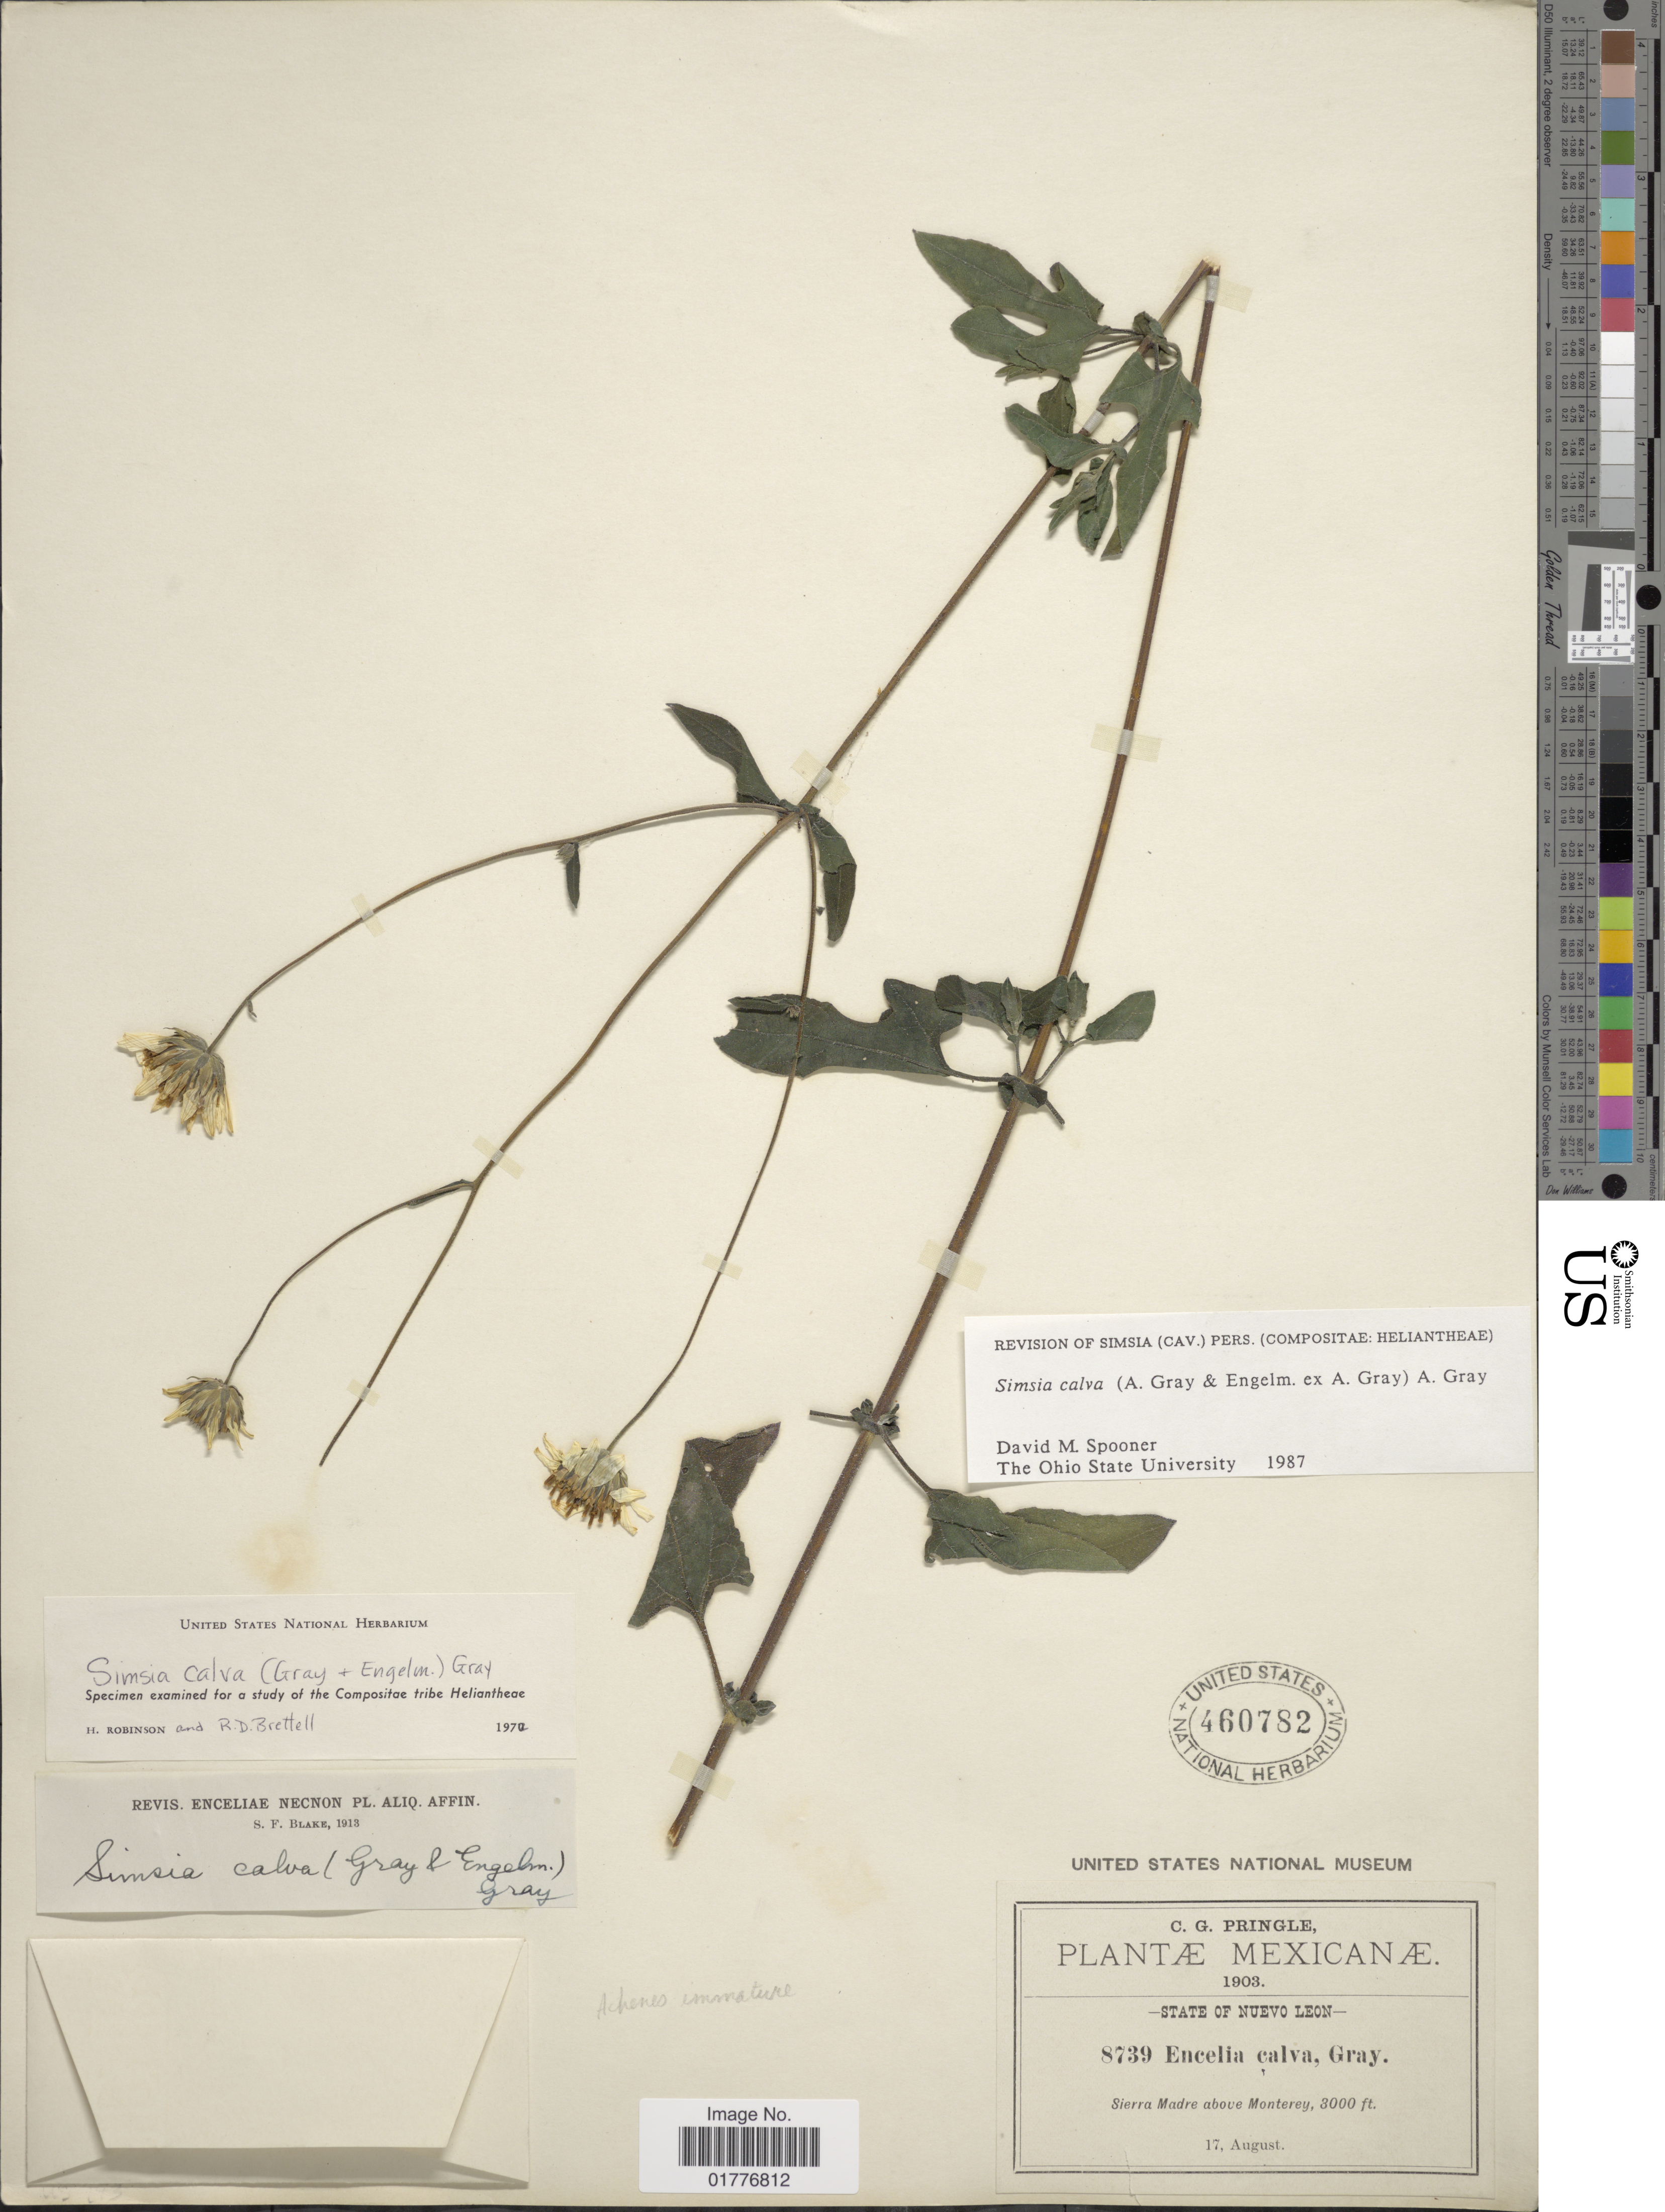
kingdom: Plantae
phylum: Tracheophyta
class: Magnoliopsida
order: Asterales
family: Asteraceae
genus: Simsia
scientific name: Simsia calva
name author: A. Gray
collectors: C. G. Pringle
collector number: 8739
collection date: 1903-08-17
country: Mexico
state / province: Nuevo León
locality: Sierra madre above Monterrey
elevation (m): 914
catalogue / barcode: US 460782